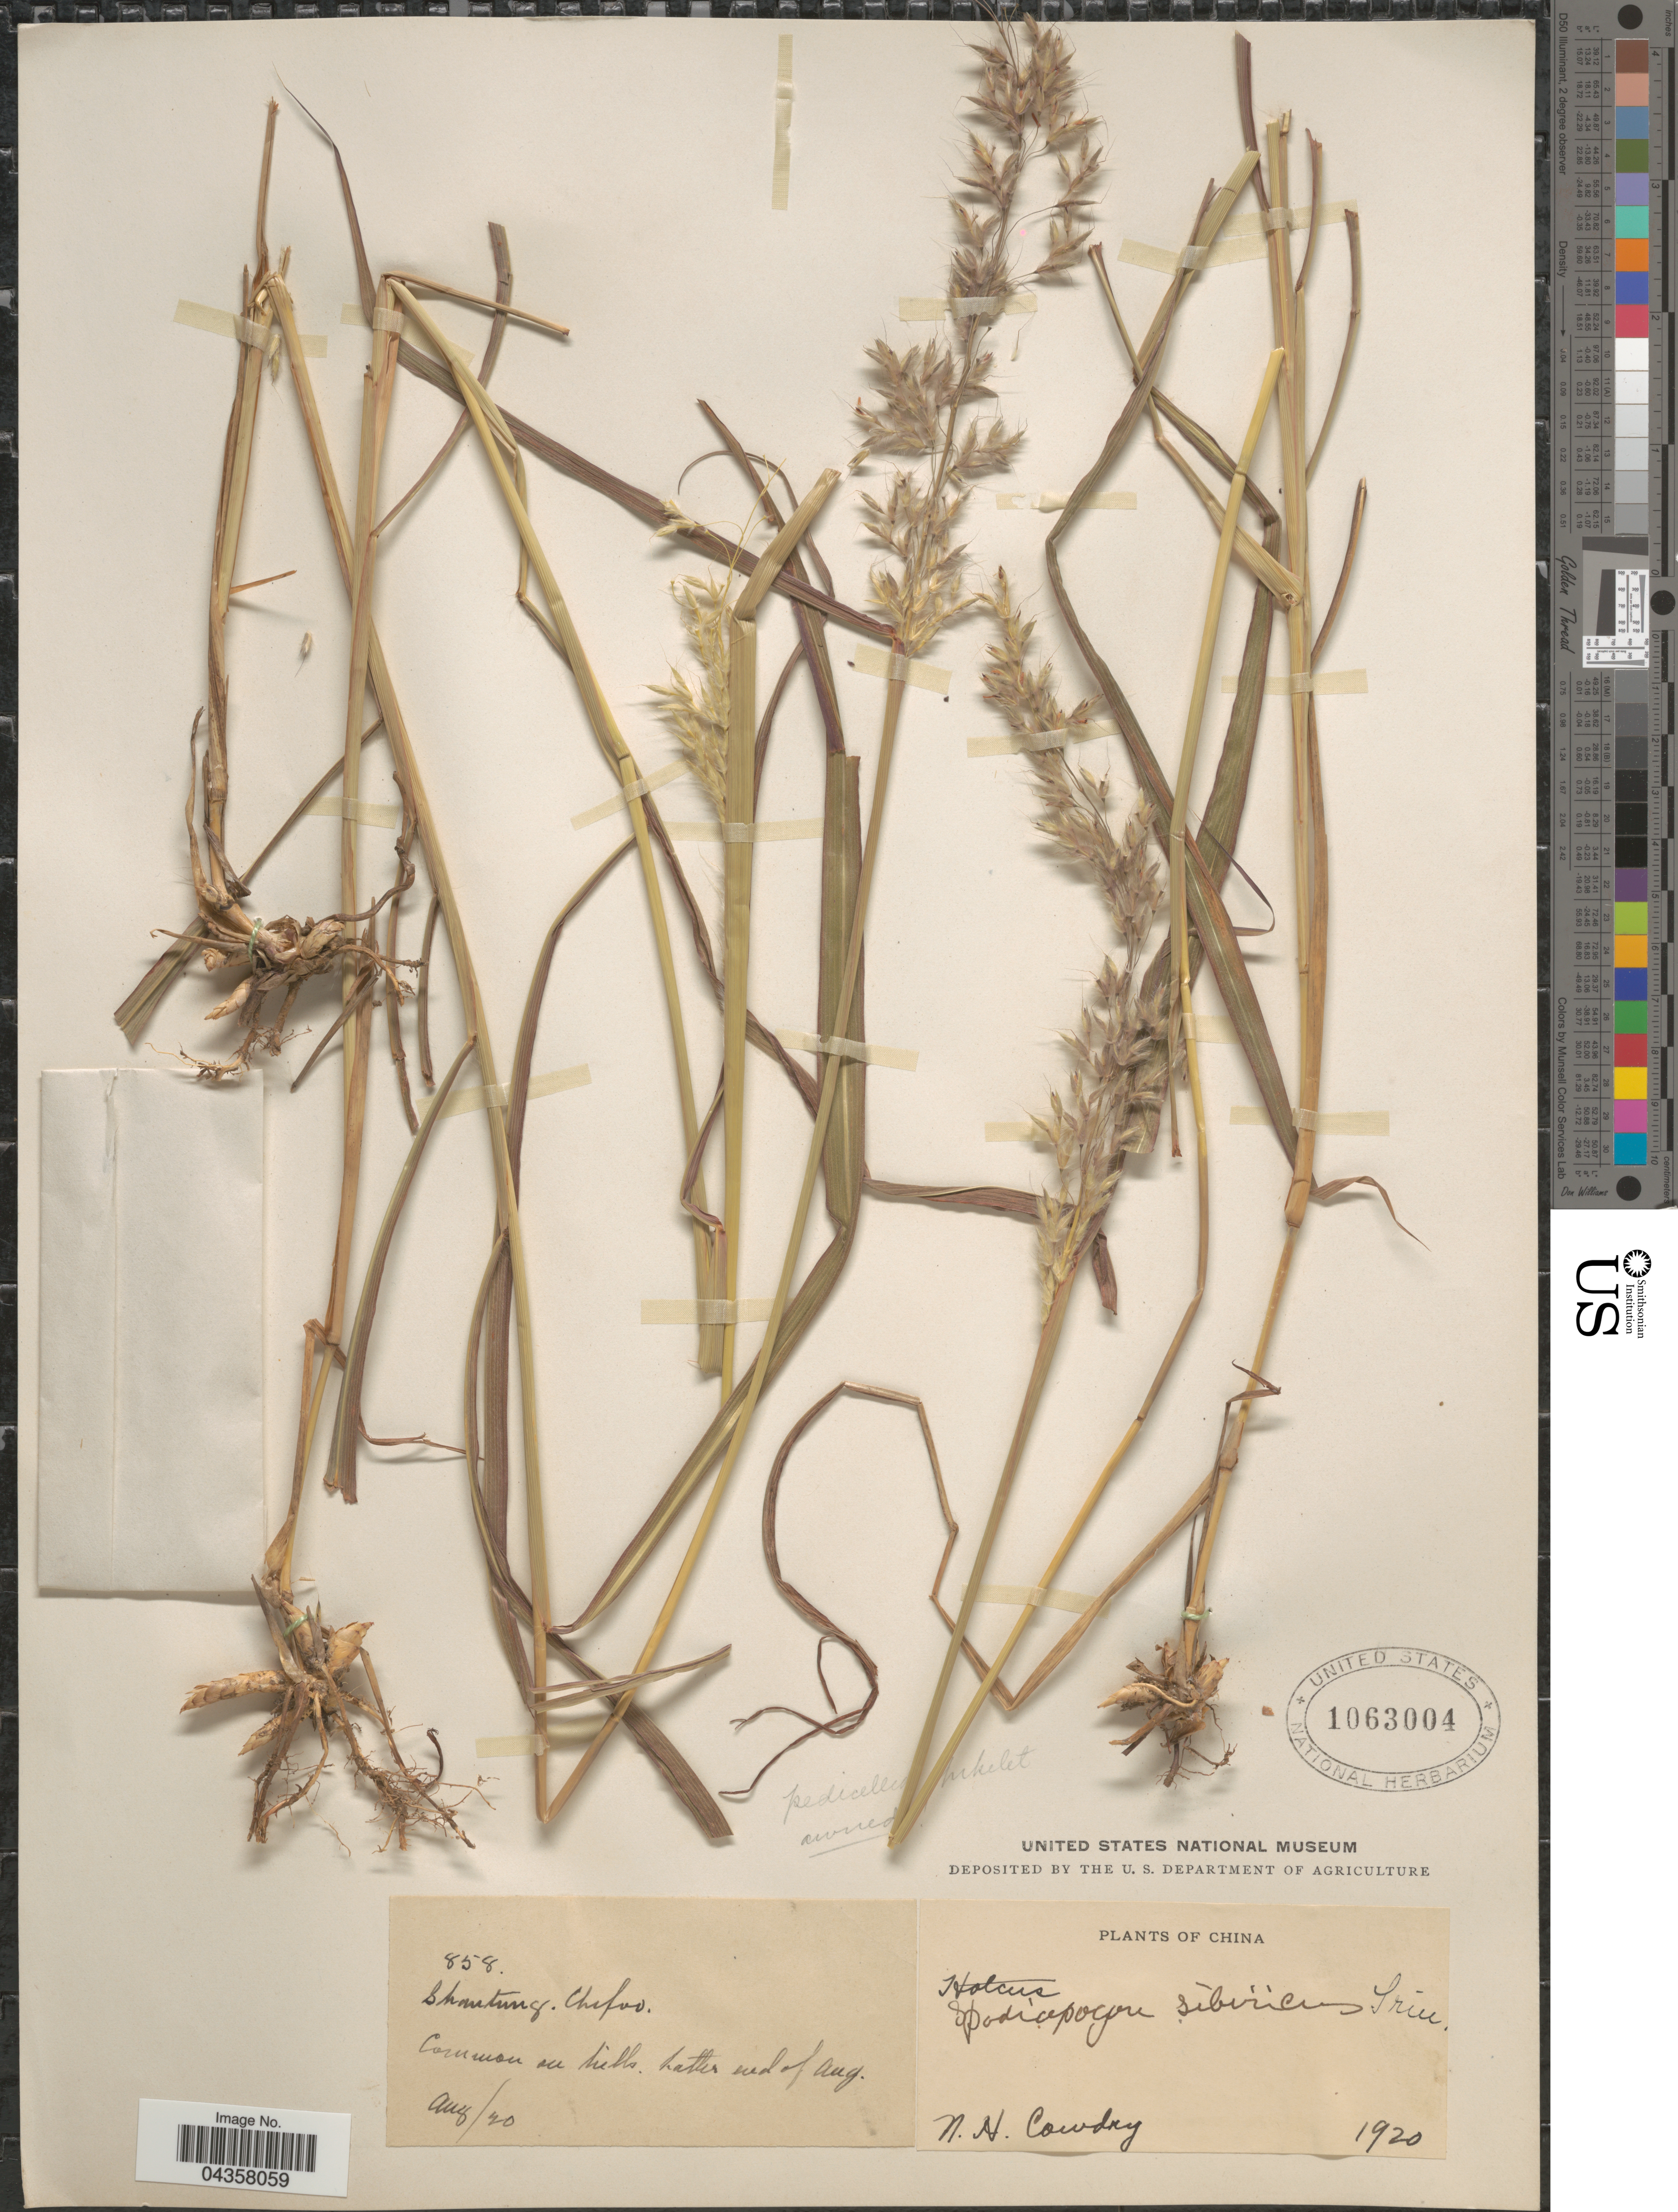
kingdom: Plantae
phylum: Tracheophyta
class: Liliopsida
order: Poales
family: Poaceae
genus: Spodiopogon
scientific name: Spodiopogon sibiricus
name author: Trin.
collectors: N. H. Cowdry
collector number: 858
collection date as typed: end of Aug. 1920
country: China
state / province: Shandong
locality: Shantung. Chefoo.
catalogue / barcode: US 1063004